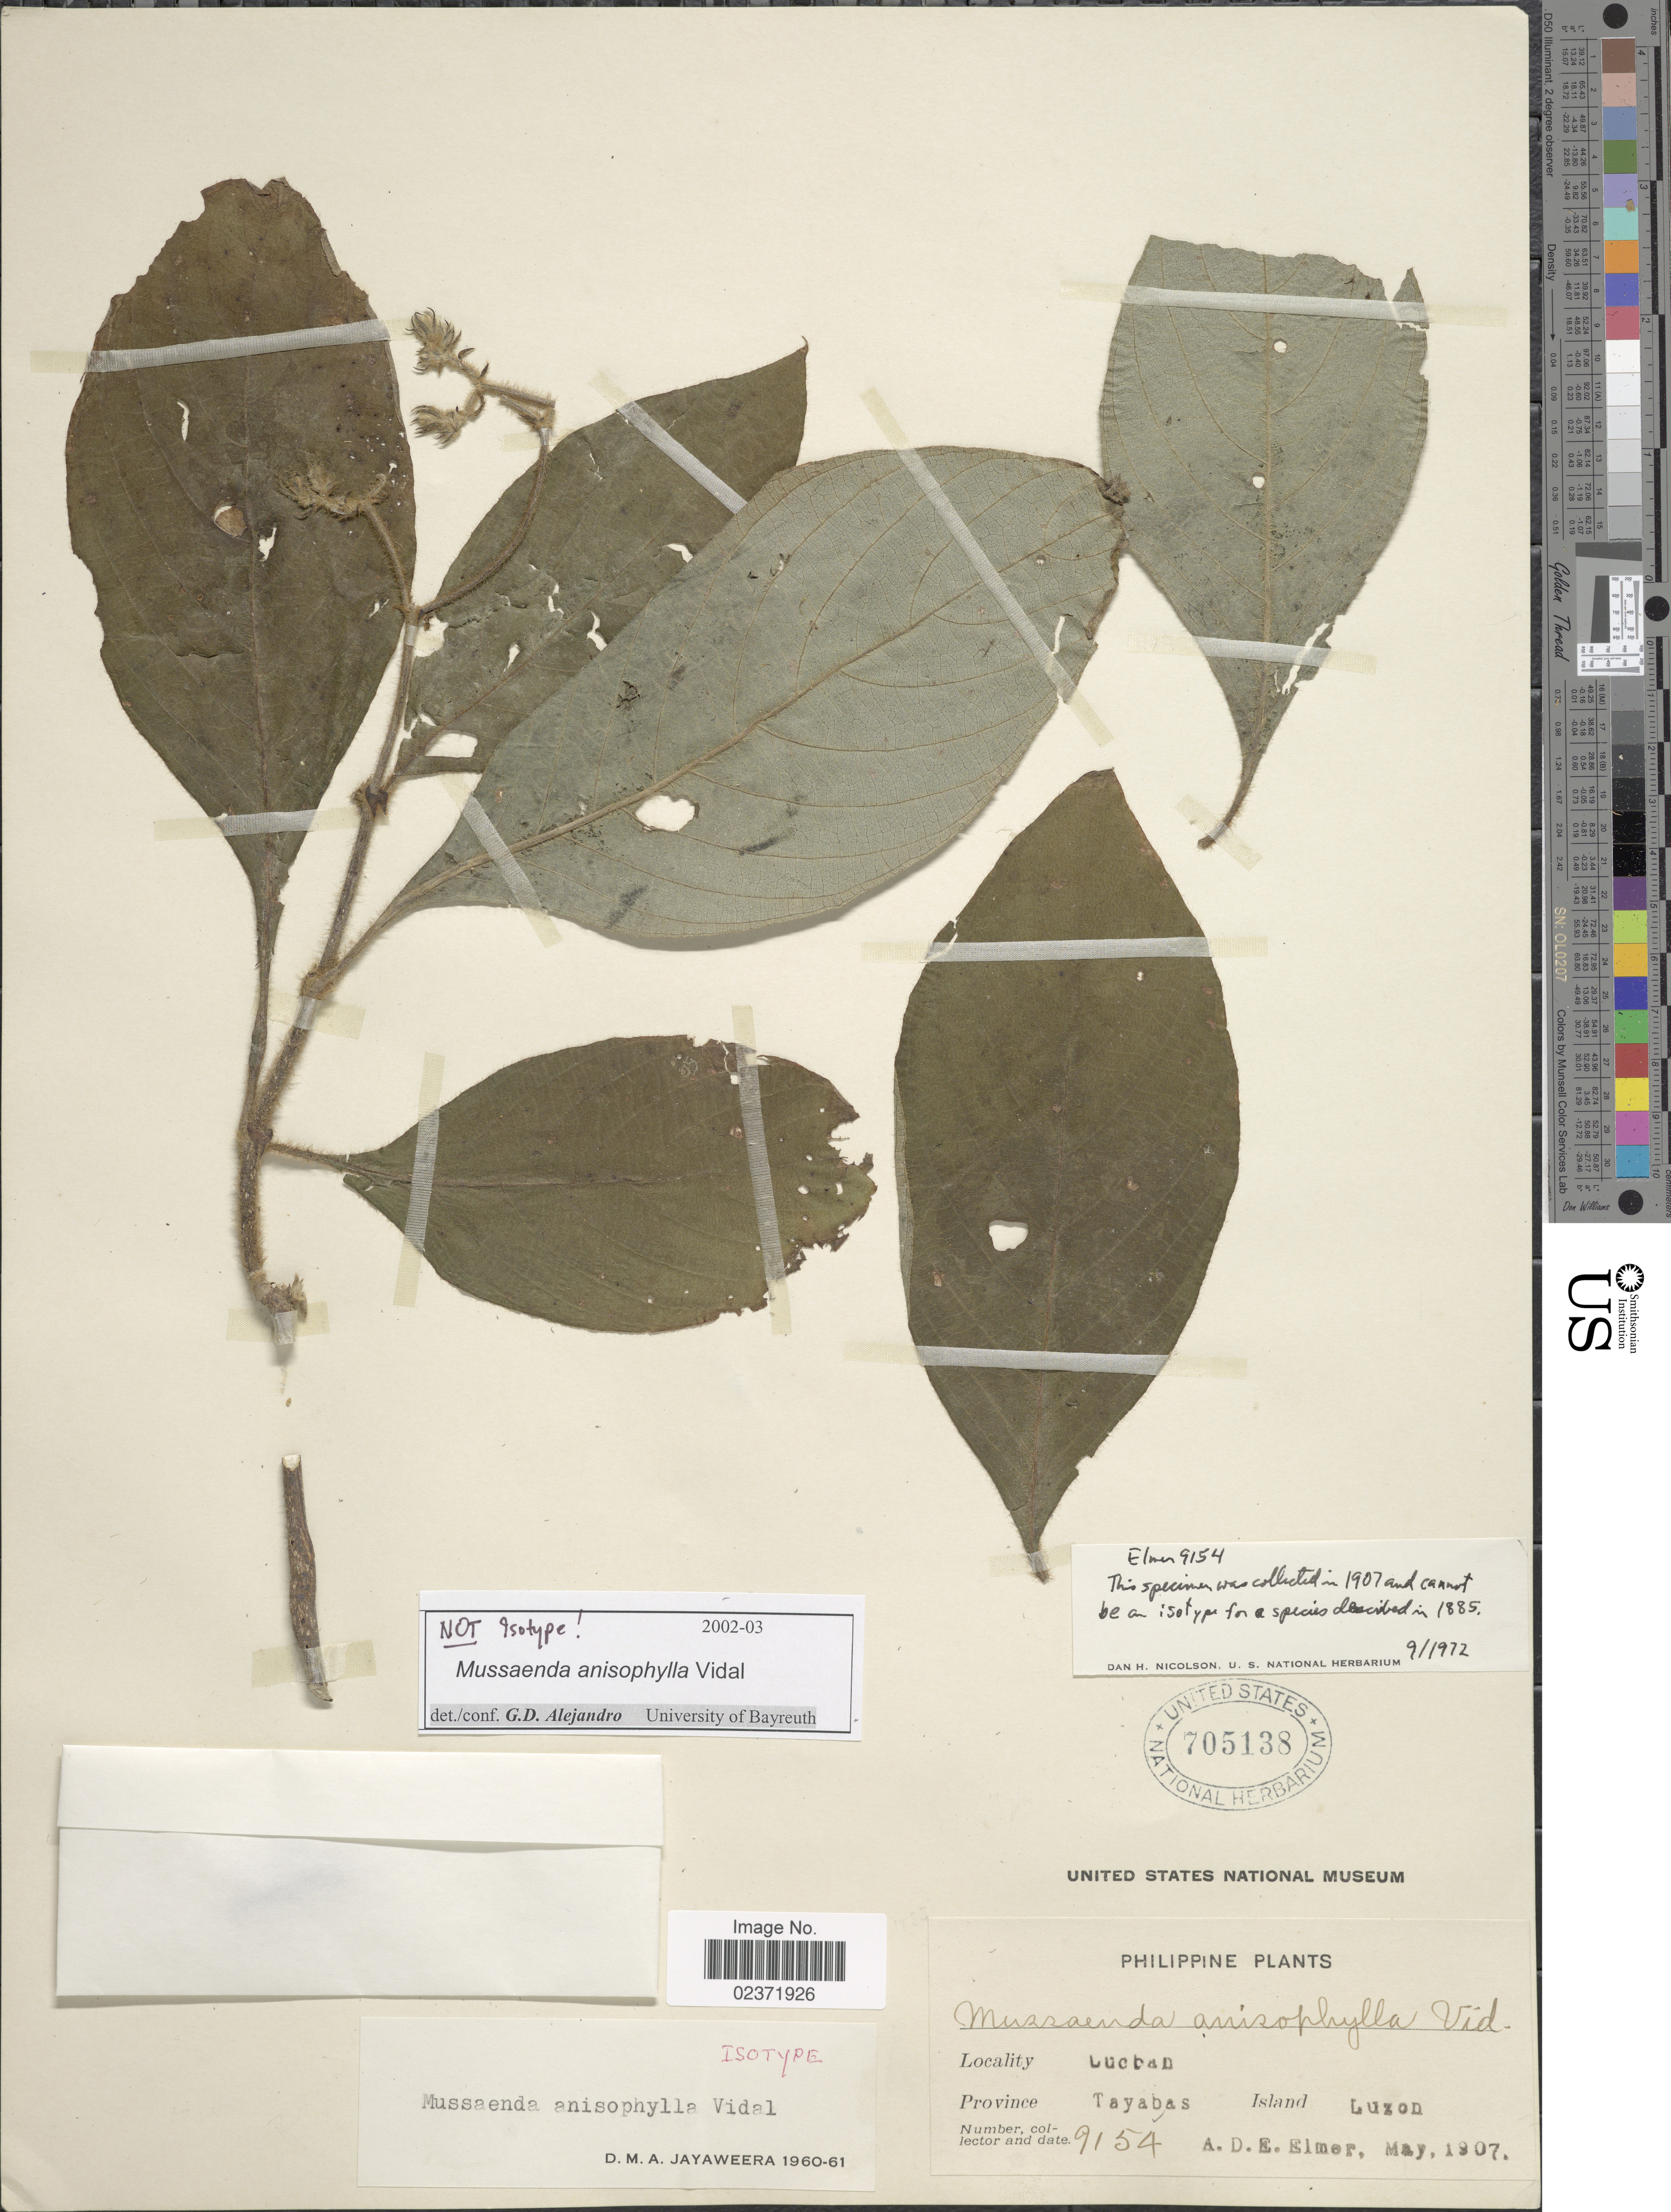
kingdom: Plantae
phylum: Tracheophyta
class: Magnoliopsida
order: Gentianales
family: Rubiaceae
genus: Mussaenda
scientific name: Mussaenda anisophylla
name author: S. Vidal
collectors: A. D. E. Elmer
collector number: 9154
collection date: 1907-05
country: Philippines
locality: Lucban , Province Tayabas, Island Luzon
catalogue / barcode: US 705138